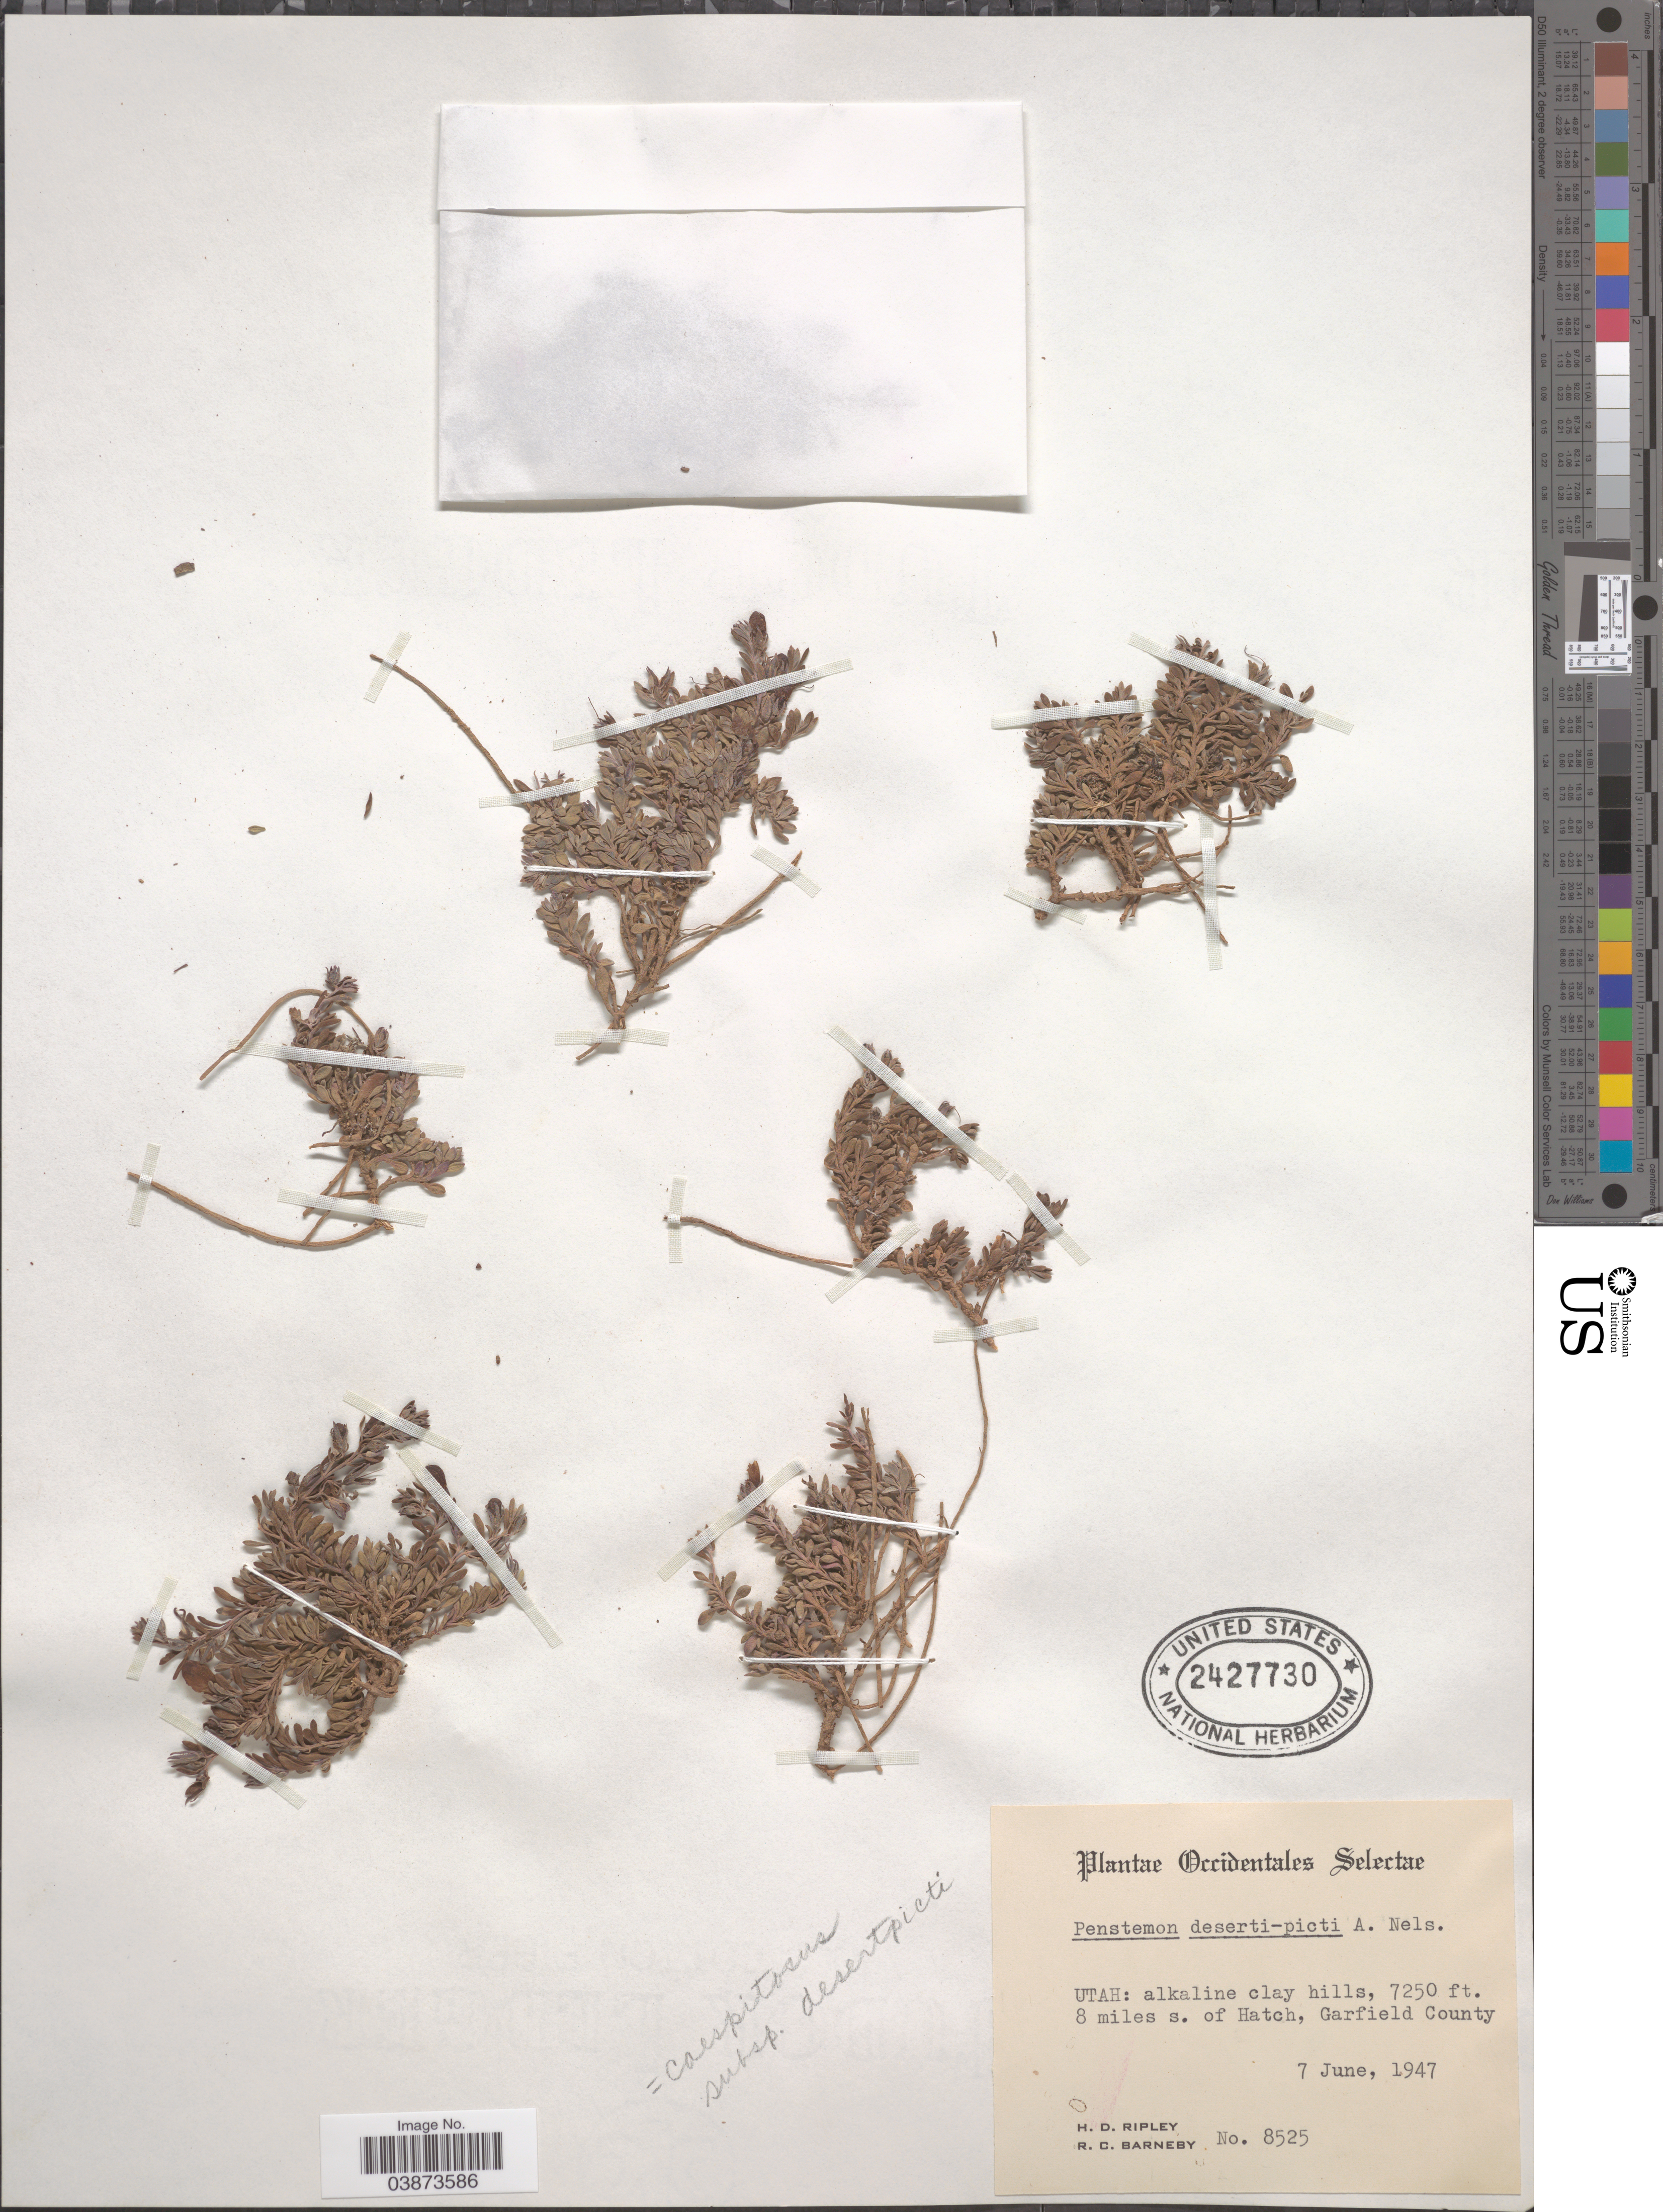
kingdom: Plantae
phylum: Tracheophyta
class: Magnoliopsida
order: Lamiales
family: Plantaginaceae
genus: Penstemon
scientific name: Penstemon caespitosus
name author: Nutt. ex A. Gray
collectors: H. Ripley & R. C. Barneby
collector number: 8525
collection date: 1947-06-07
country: United States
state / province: Utah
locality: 8 miles s. of Hatch, Garfield County.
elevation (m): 2210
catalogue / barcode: US 2427730